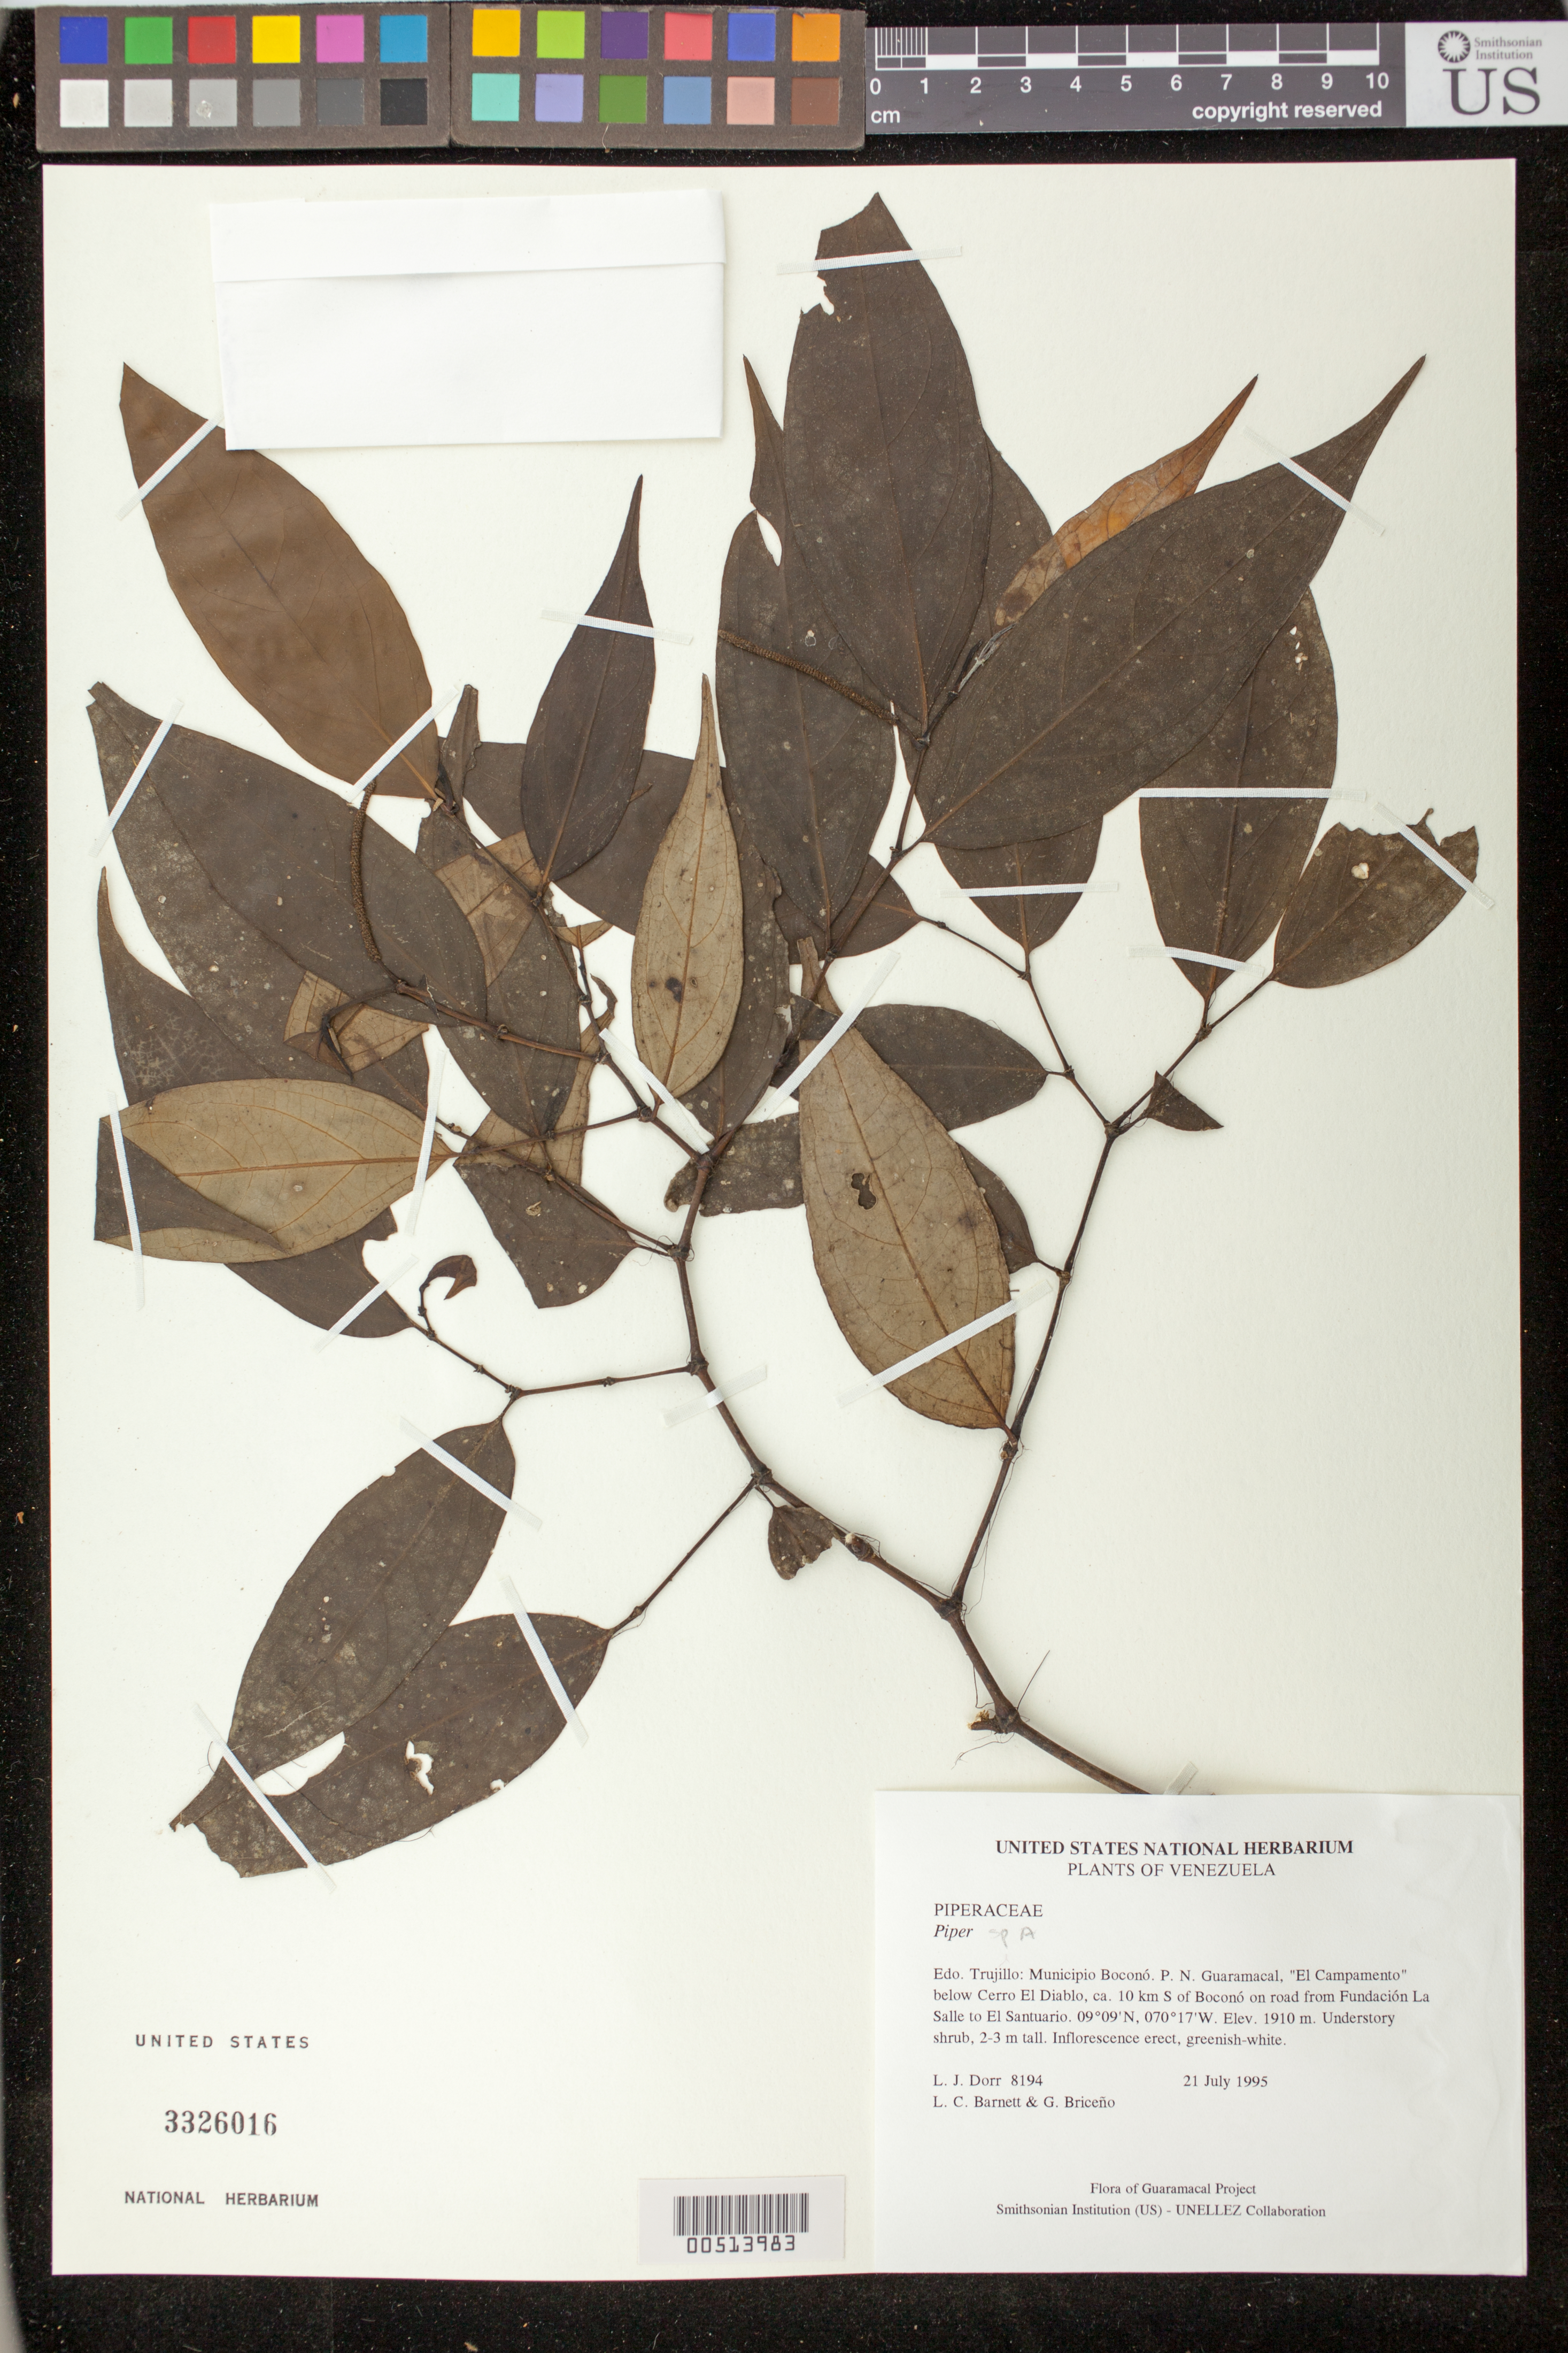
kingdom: Plantae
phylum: Tracheophyta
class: Magnoliopsida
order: Piperales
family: Piperaceae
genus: Piper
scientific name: Piper sotobosquense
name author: S.M. Niño & Dorr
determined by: Niño, S. M.; Dorr, L. J.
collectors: L. J. Dorr, L. C. Barnett & G. Briceño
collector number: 8194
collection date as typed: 21 Jul 1995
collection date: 1995-07-21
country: Venezuela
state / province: Trujillo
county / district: Boconó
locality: Parque Nacional Guaramacal, "El Campamento" below Cerro El Diablo, ca. 10 km S of Boconó on road from Fundación La Salle to El Santuario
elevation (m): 1910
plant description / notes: HUA, PORT, US, VEN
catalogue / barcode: US 3326016